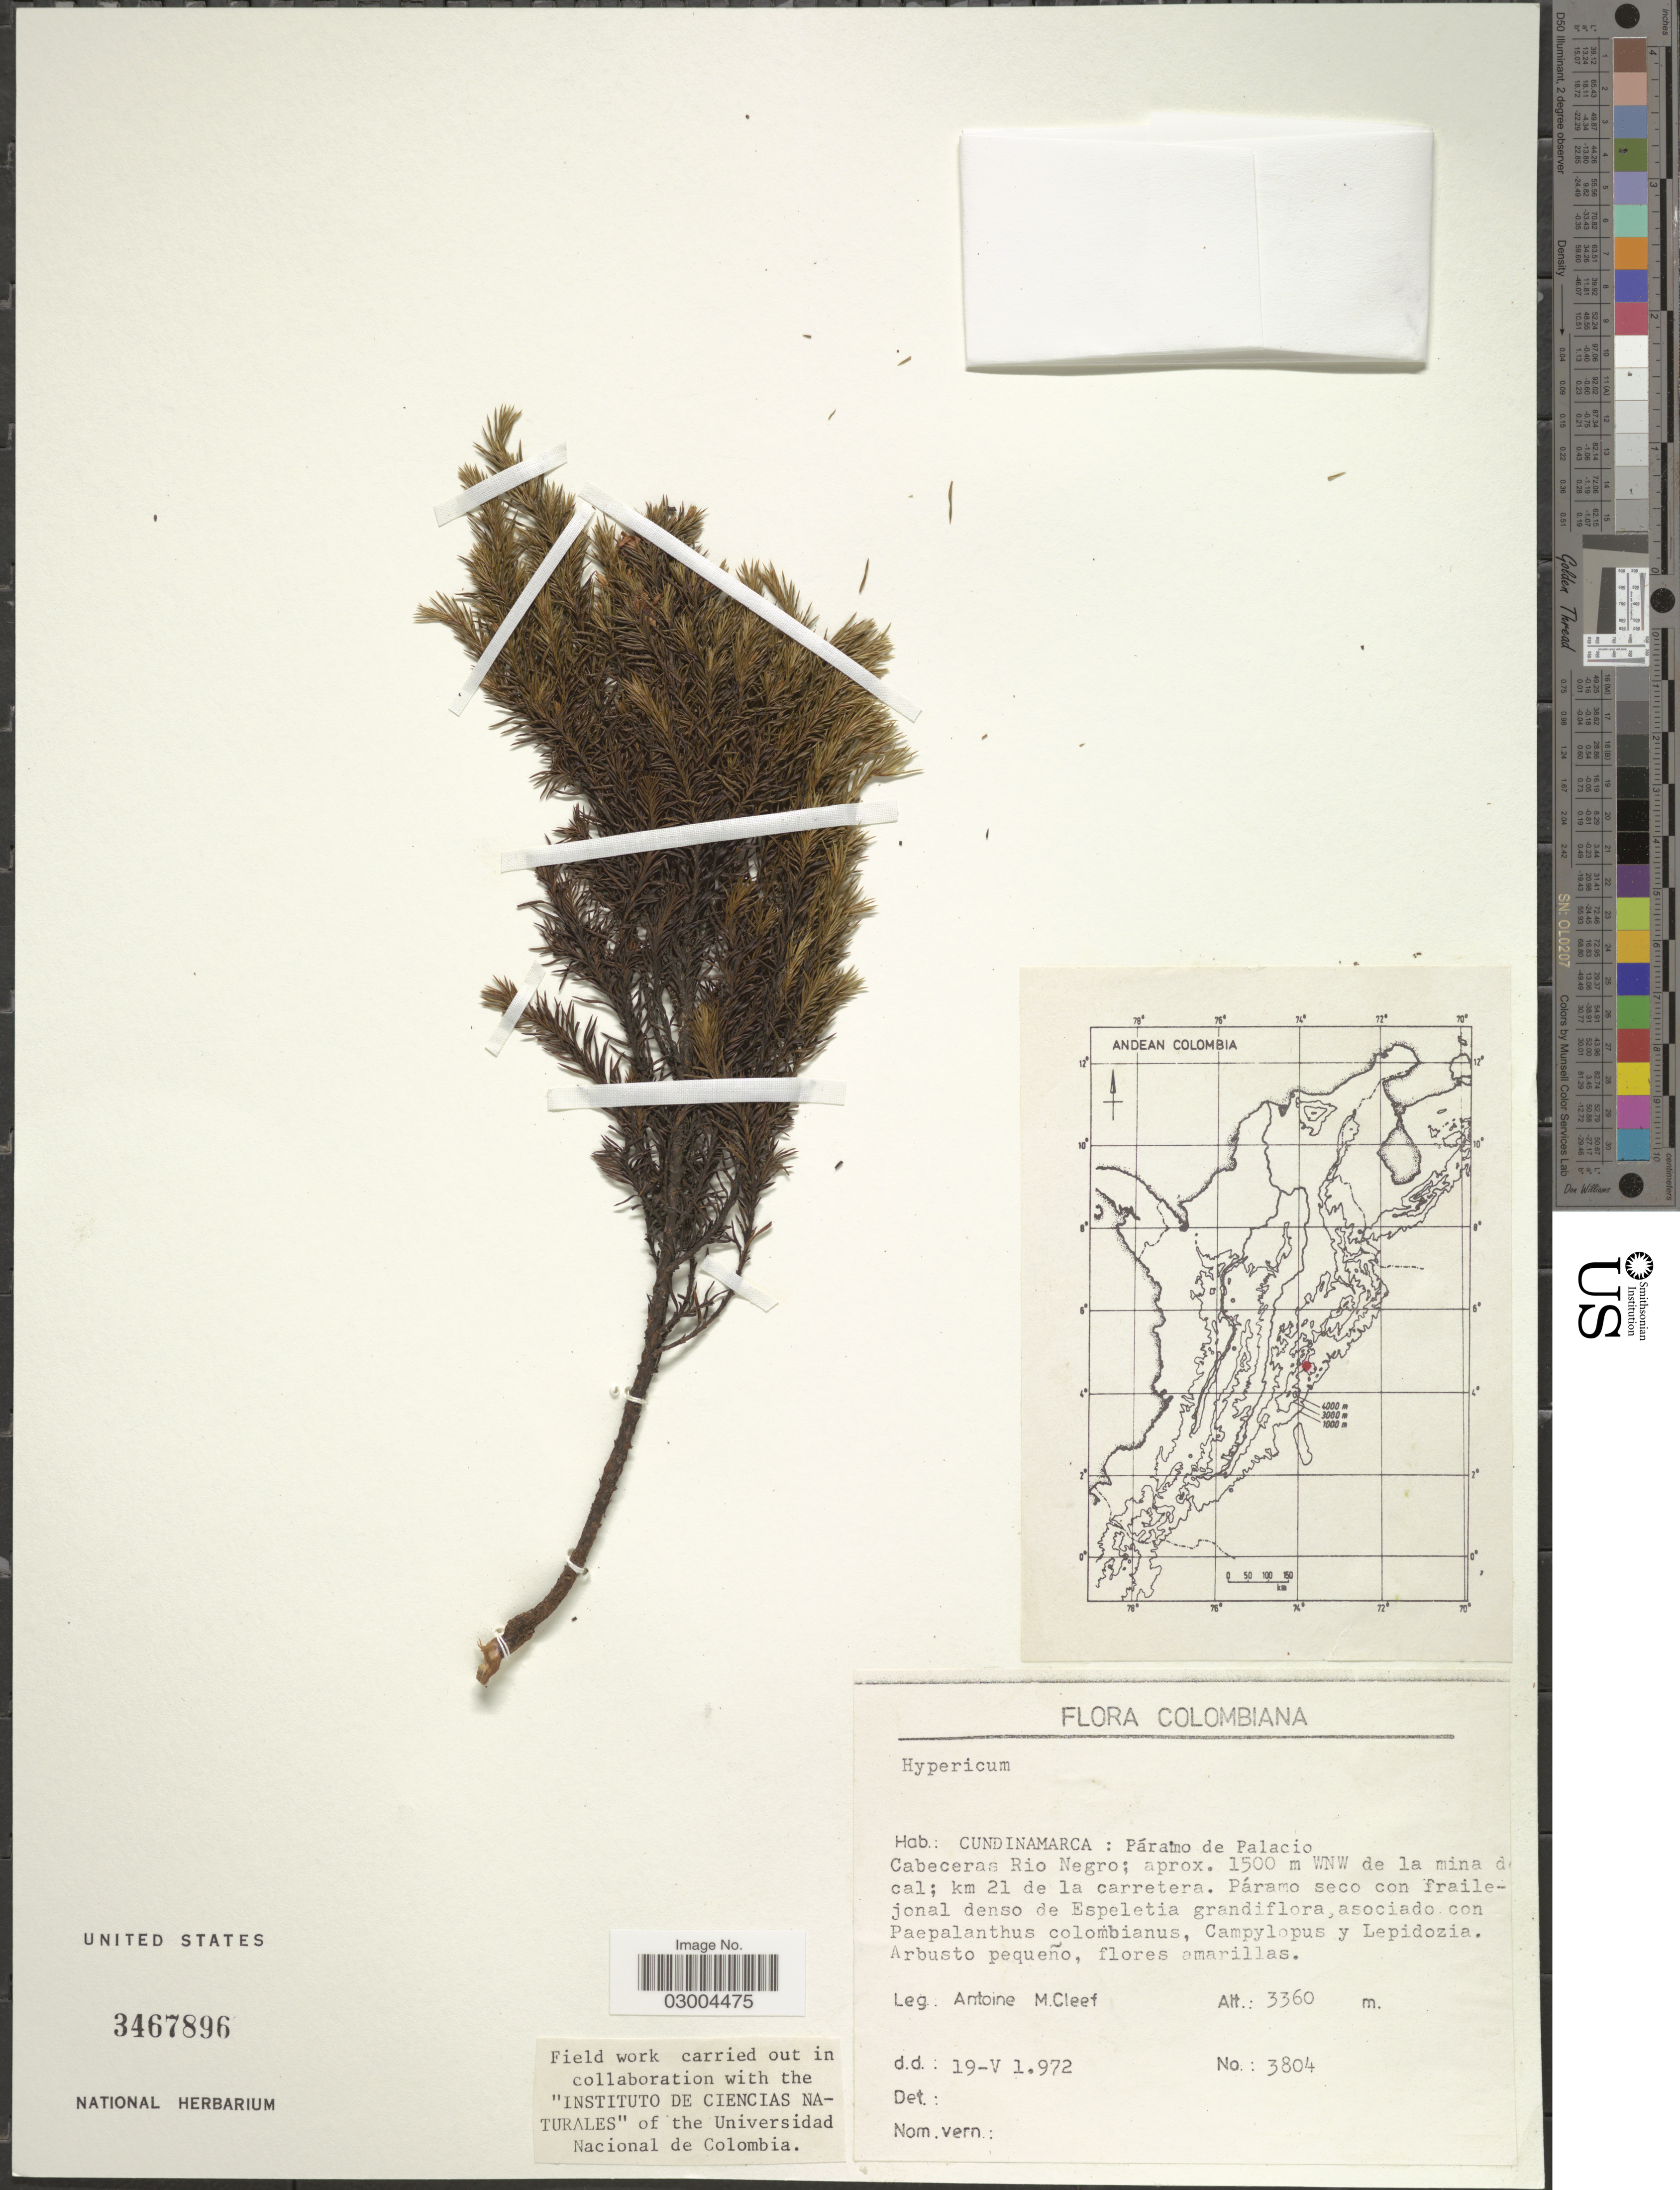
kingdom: Plantae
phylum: Tracheophyta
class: Magnoliopsida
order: Malpighiales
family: Hypericaceae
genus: Hypericum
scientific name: Hypericum sp.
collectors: A. M. Cleef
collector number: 3804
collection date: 1972-05-19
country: Colombia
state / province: Cundinamarca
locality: Páramo de Palacio. Cabeceras Rio Negro; aprox. 1500 m WNW de la mina de cal; km 21 de la carretera.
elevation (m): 3360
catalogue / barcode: US 3467896